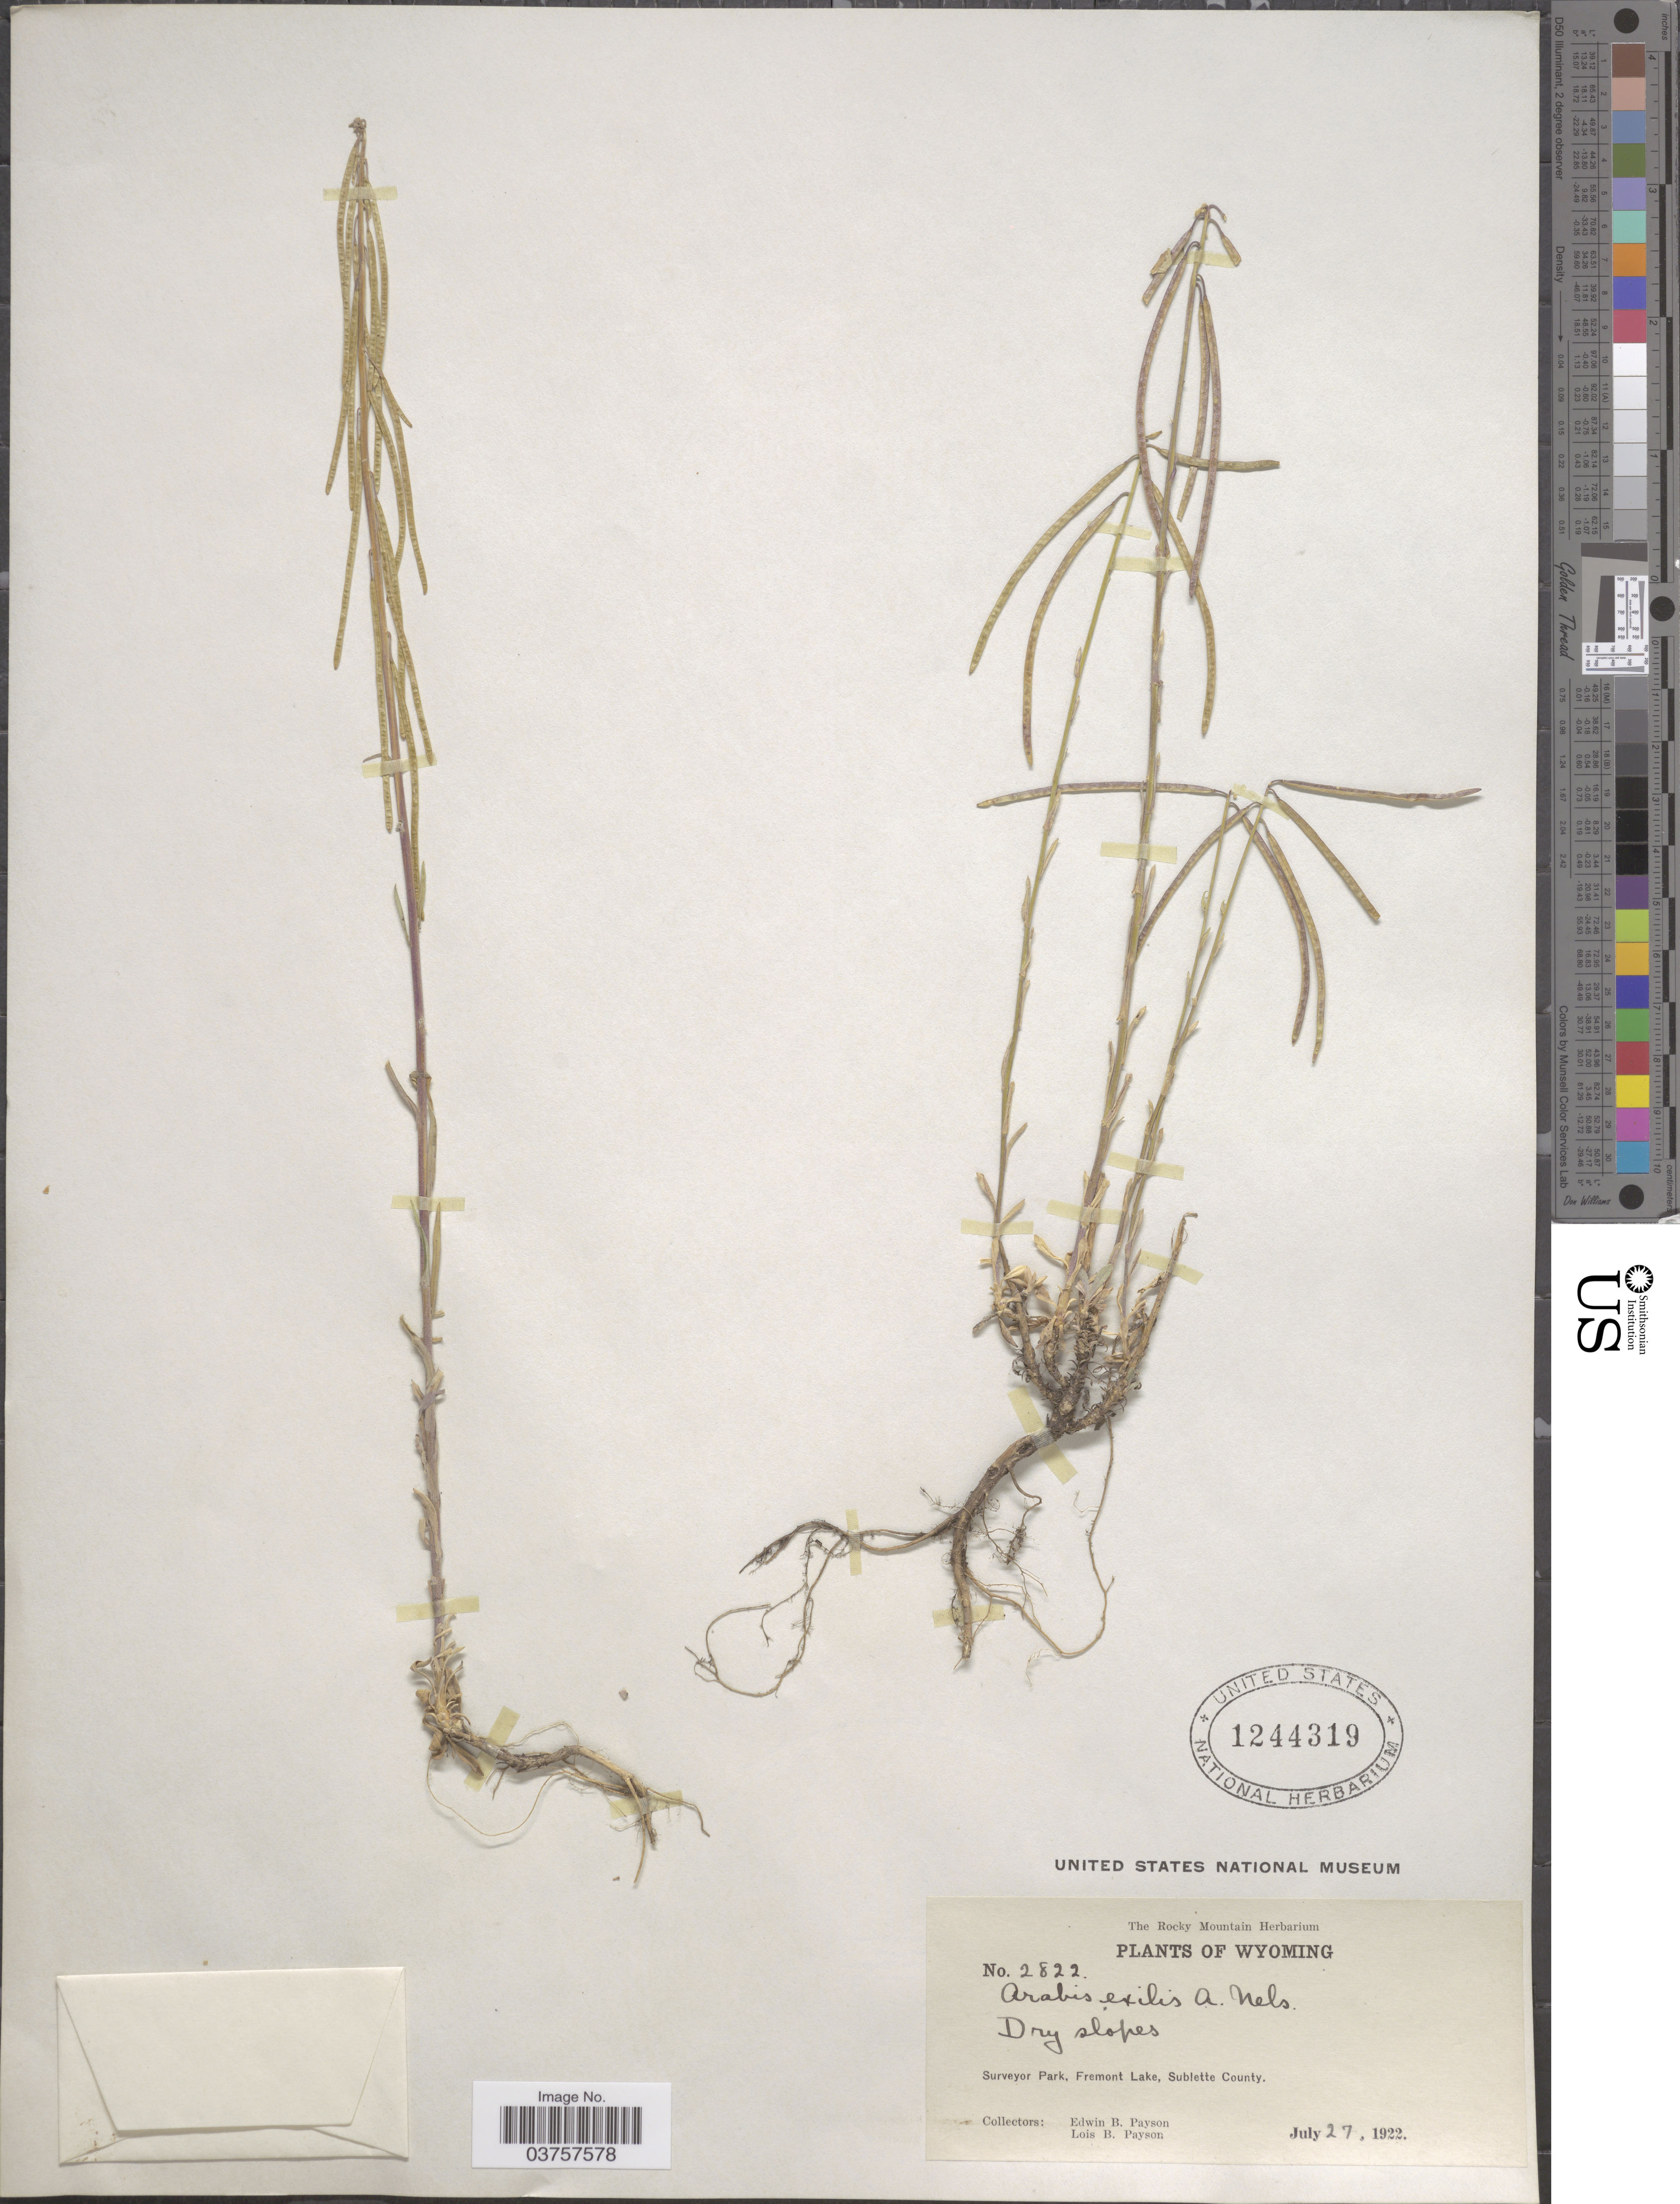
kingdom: Plantae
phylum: Tracheophyta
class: Magnoliopsida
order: Brassicales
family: Brassicaceae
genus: Arabis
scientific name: Arabis holboellii var. retrofracta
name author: Rydb.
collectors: E. B. Payson & L. Payson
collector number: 2822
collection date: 1922-07-27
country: United States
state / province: Wyoming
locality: Surveyor Park, Fremont Lake, Sublette County.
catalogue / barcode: US 1244319